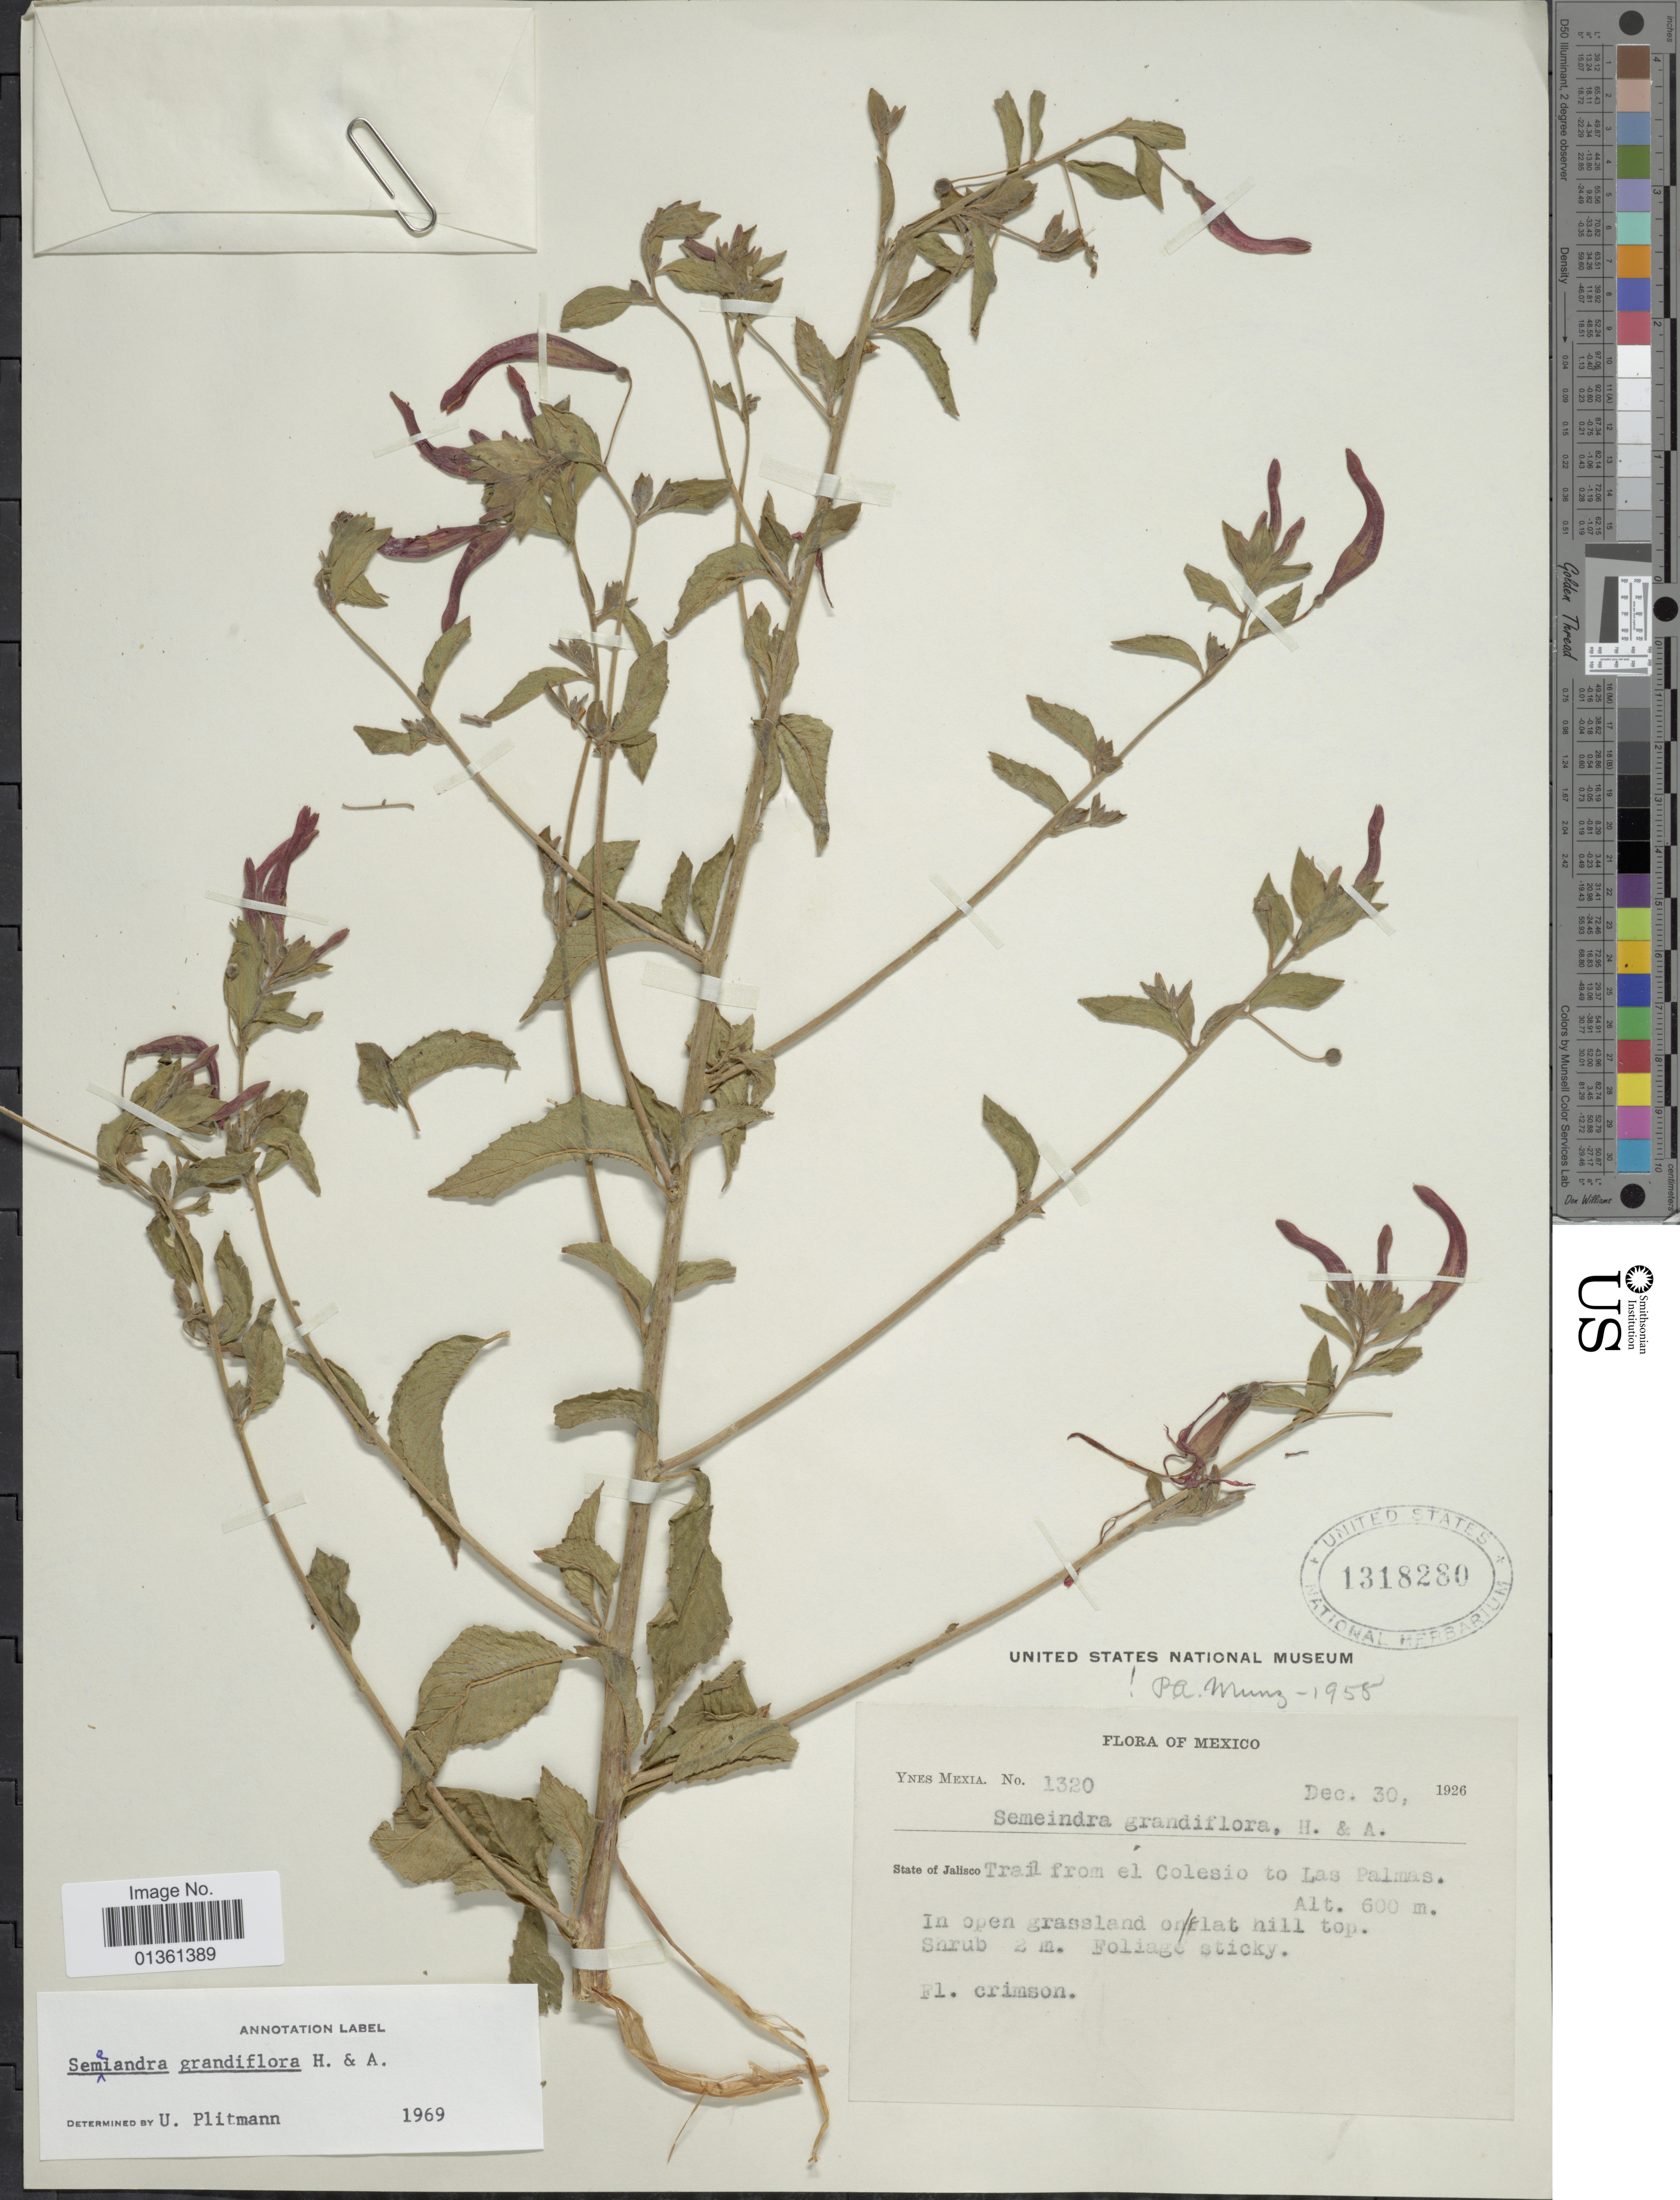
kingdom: Plantae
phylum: Tracheophyta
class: Magnoliopsida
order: Myrtales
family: Onagraceae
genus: Lopezia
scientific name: Lopezia semeiandra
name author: Plitmann et al.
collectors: Y. Mexia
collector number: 1320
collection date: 1926-12-30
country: Mexico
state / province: Jalisco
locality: Trail from el Colesio to Las Palmas.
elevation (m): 600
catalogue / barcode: US 1318280